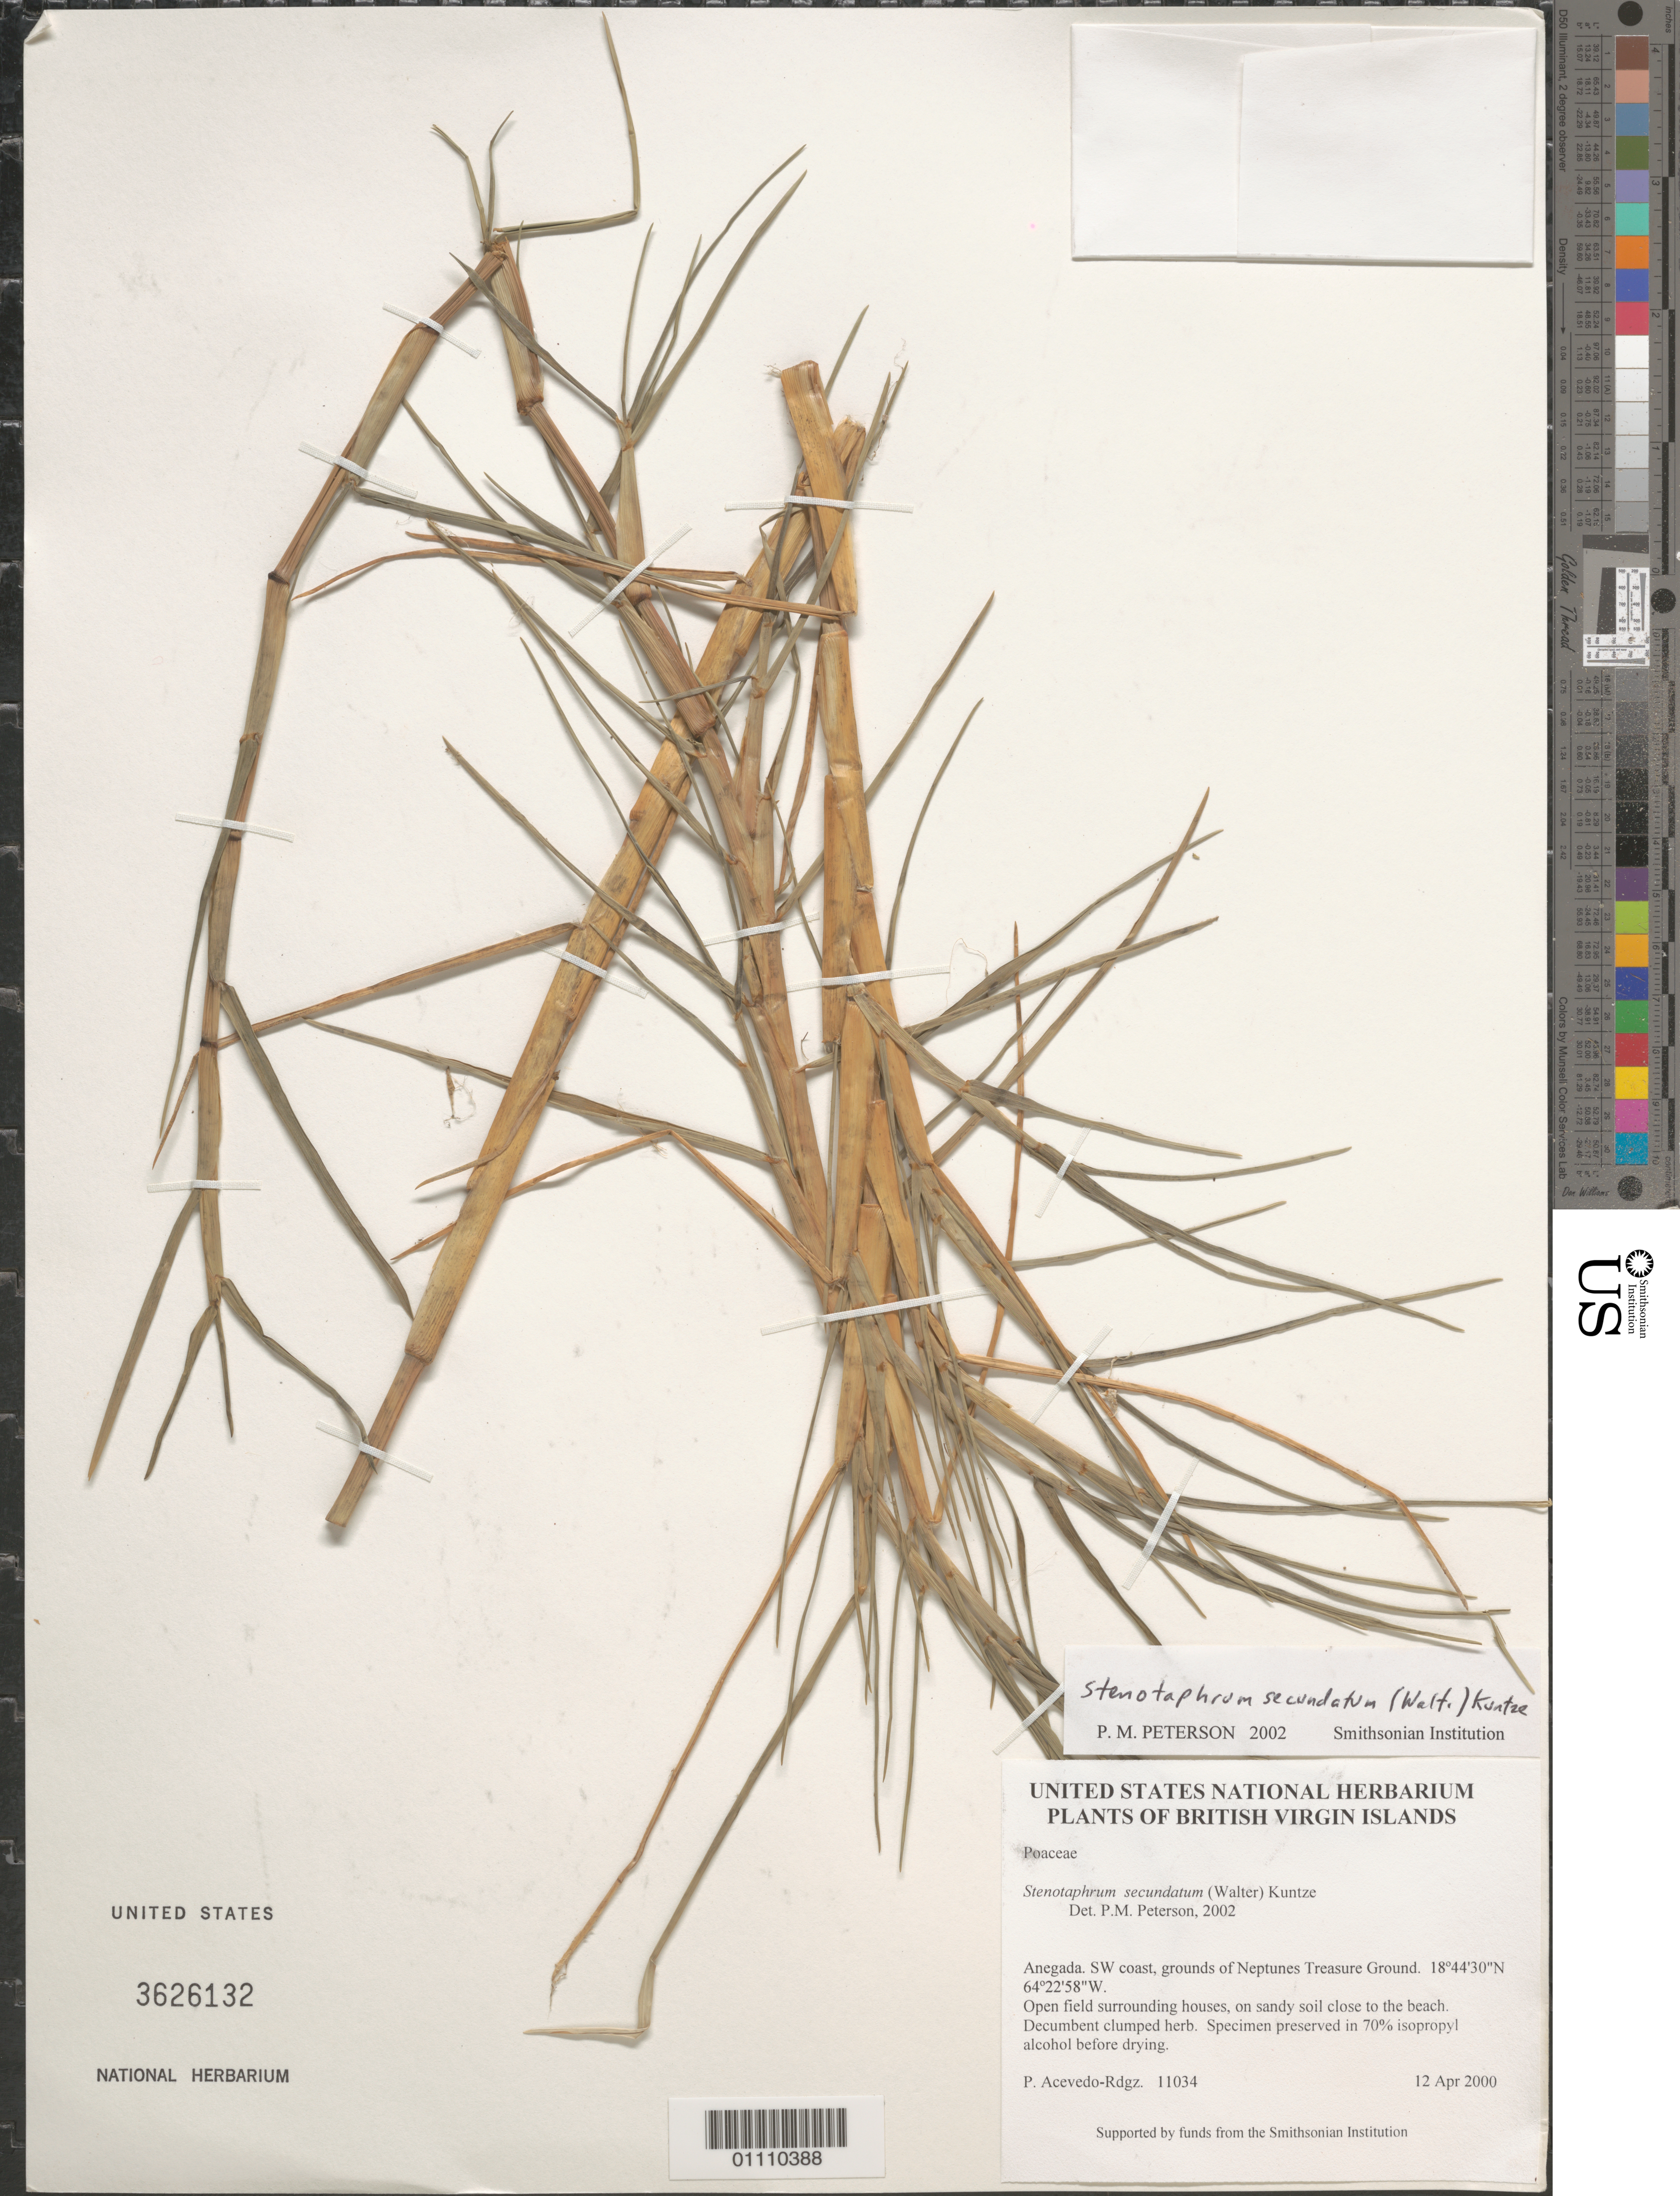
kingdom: Plantae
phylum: Tracheophyta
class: Liliopsida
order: Poales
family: Poaceae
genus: Stenotaphrum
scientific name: Stenotaphrum secundatum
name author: (Walter) Kuntze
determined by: Peterson, Paul M., (BOT), Smithsonian Institution - National Museum of Natural History (UNITED STATES)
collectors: P. Acevedo-Rodr.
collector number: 11034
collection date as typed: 12 Apr 2000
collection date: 2000-04-12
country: British Virgin Islands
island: Anegada I.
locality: SW coast, grounds of Neptunes Treasure Ground.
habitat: Open field surrounding houses, on sandy soil close to the beach.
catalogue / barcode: US 3626132